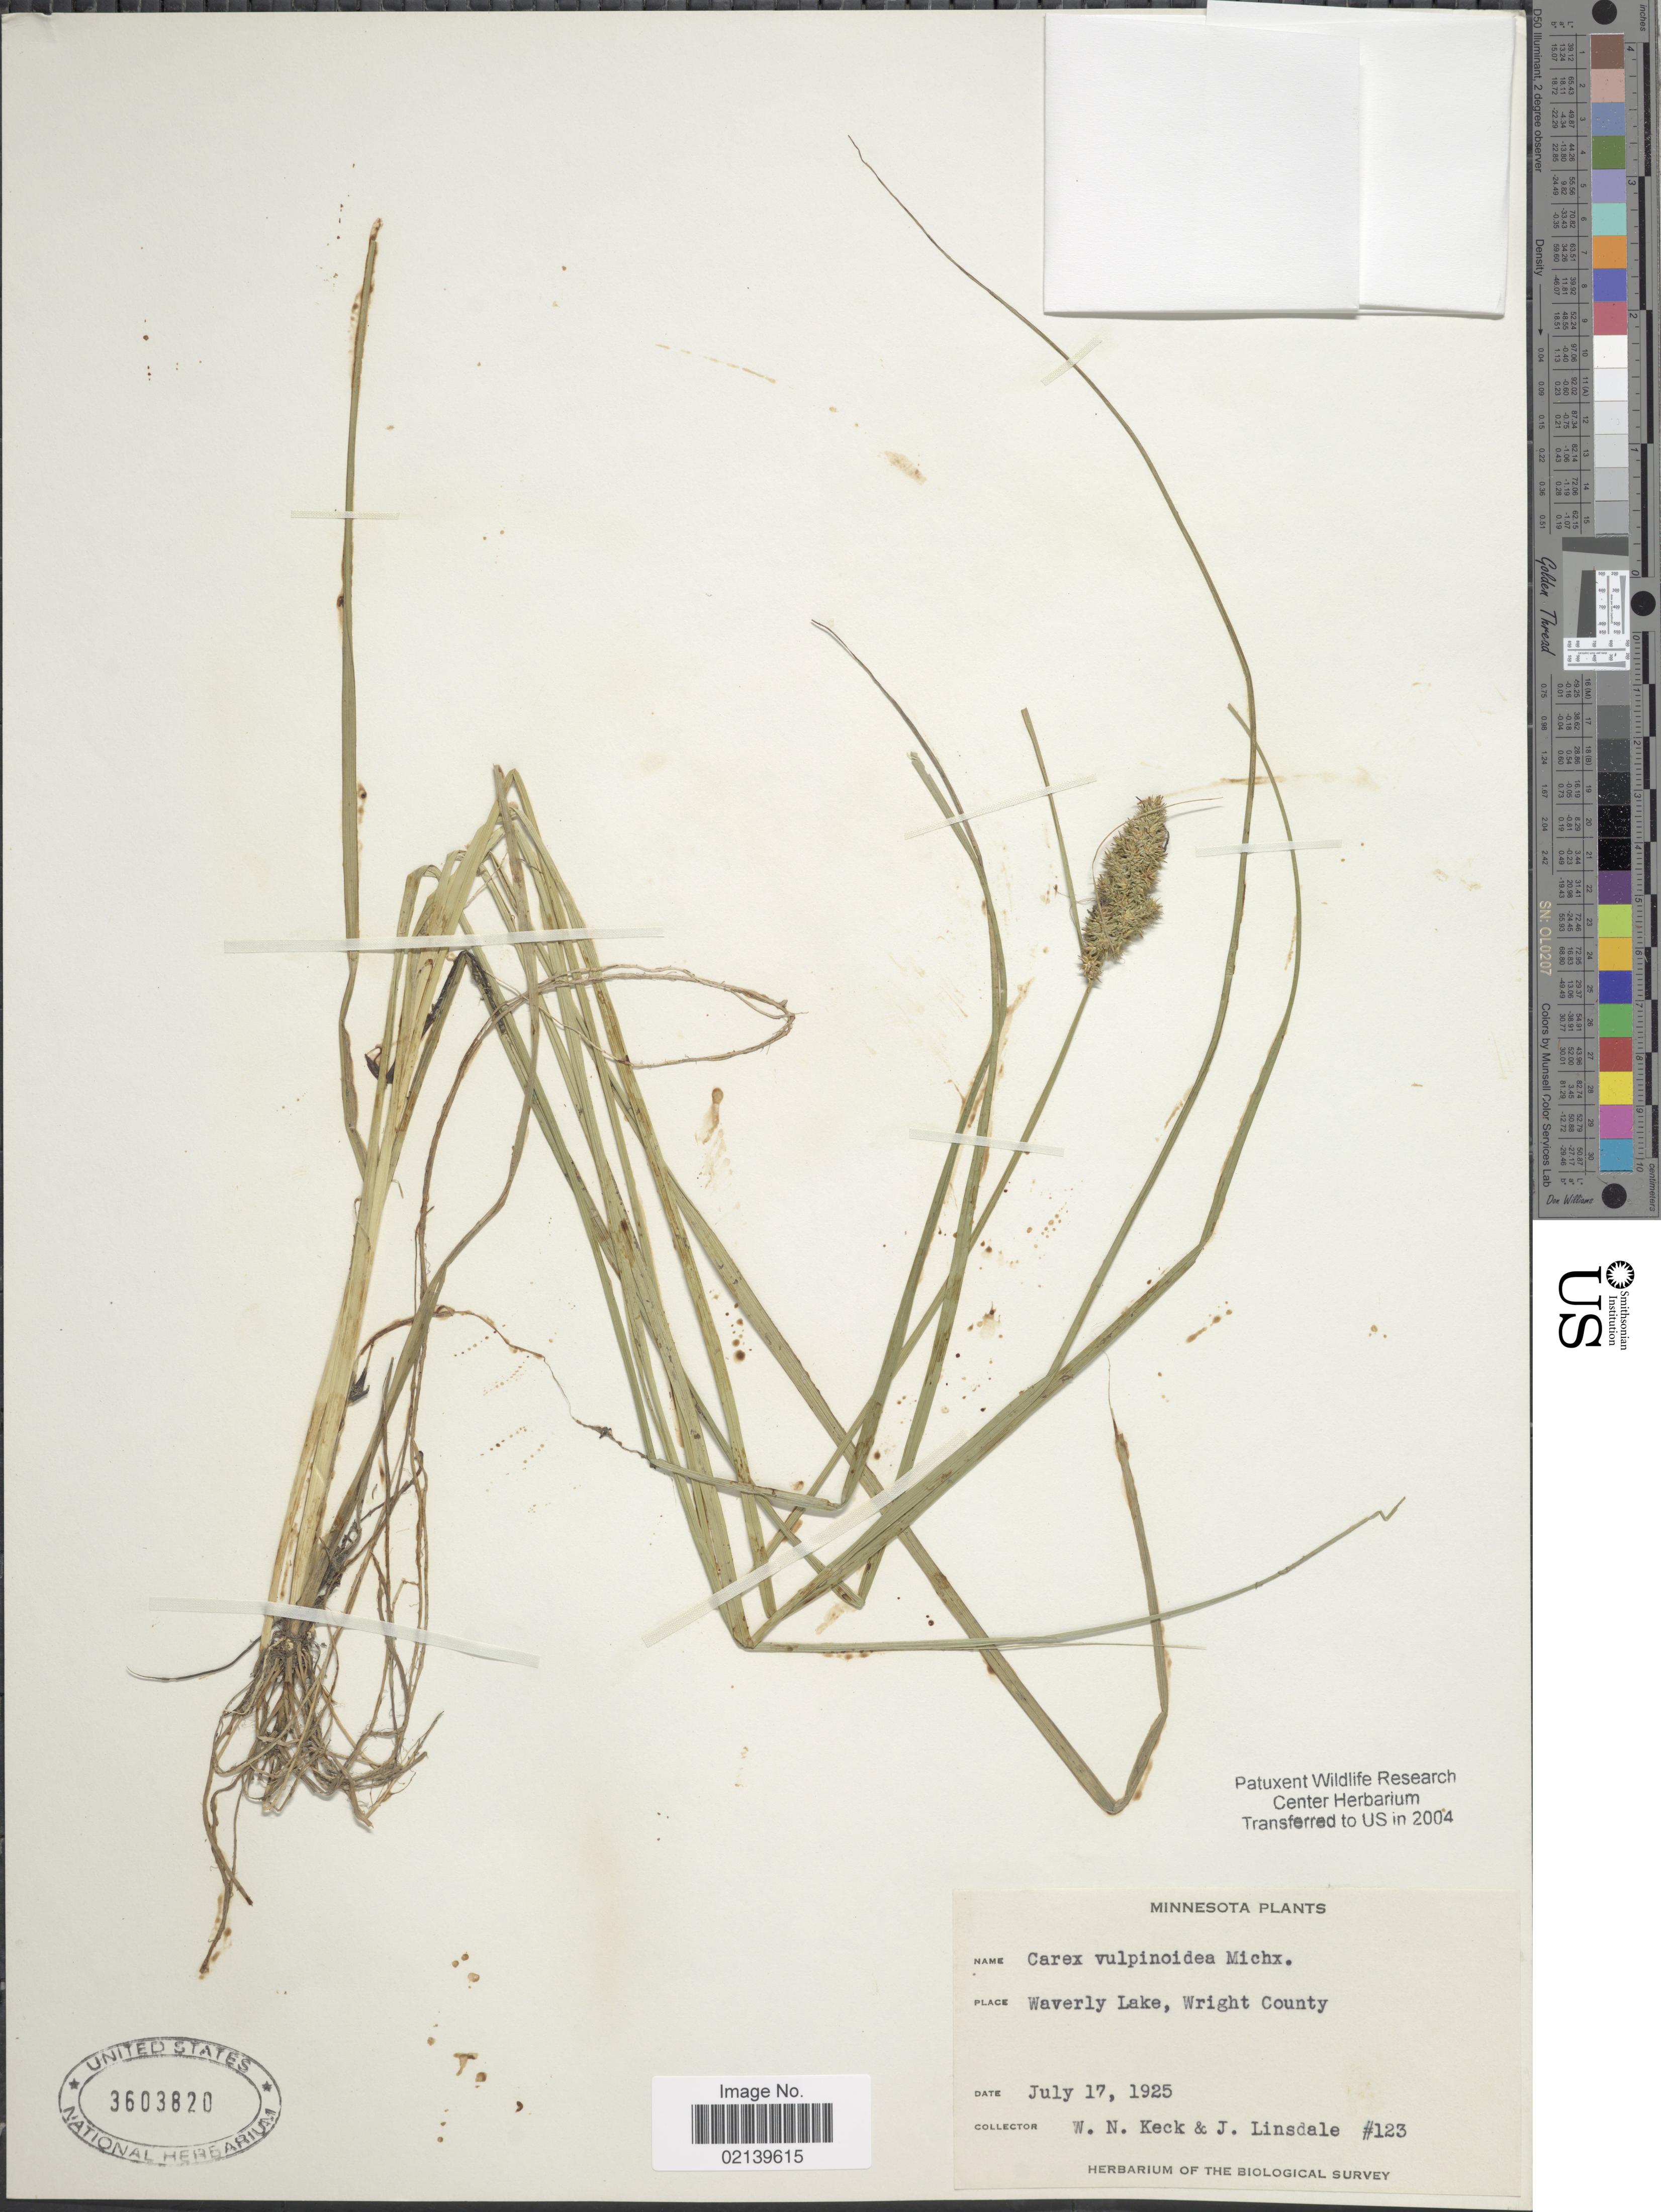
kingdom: Plantae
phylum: Tracheophyta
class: Liliopsida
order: Poales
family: Cyperaceae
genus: Carex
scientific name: Carex vulpinoidea Michx.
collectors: W. Keck & J. Linsdale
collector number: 123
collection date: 1925-07-17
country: United States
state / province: Minnesota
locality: Waverly Lake, Wright County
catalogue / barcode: US 3603820